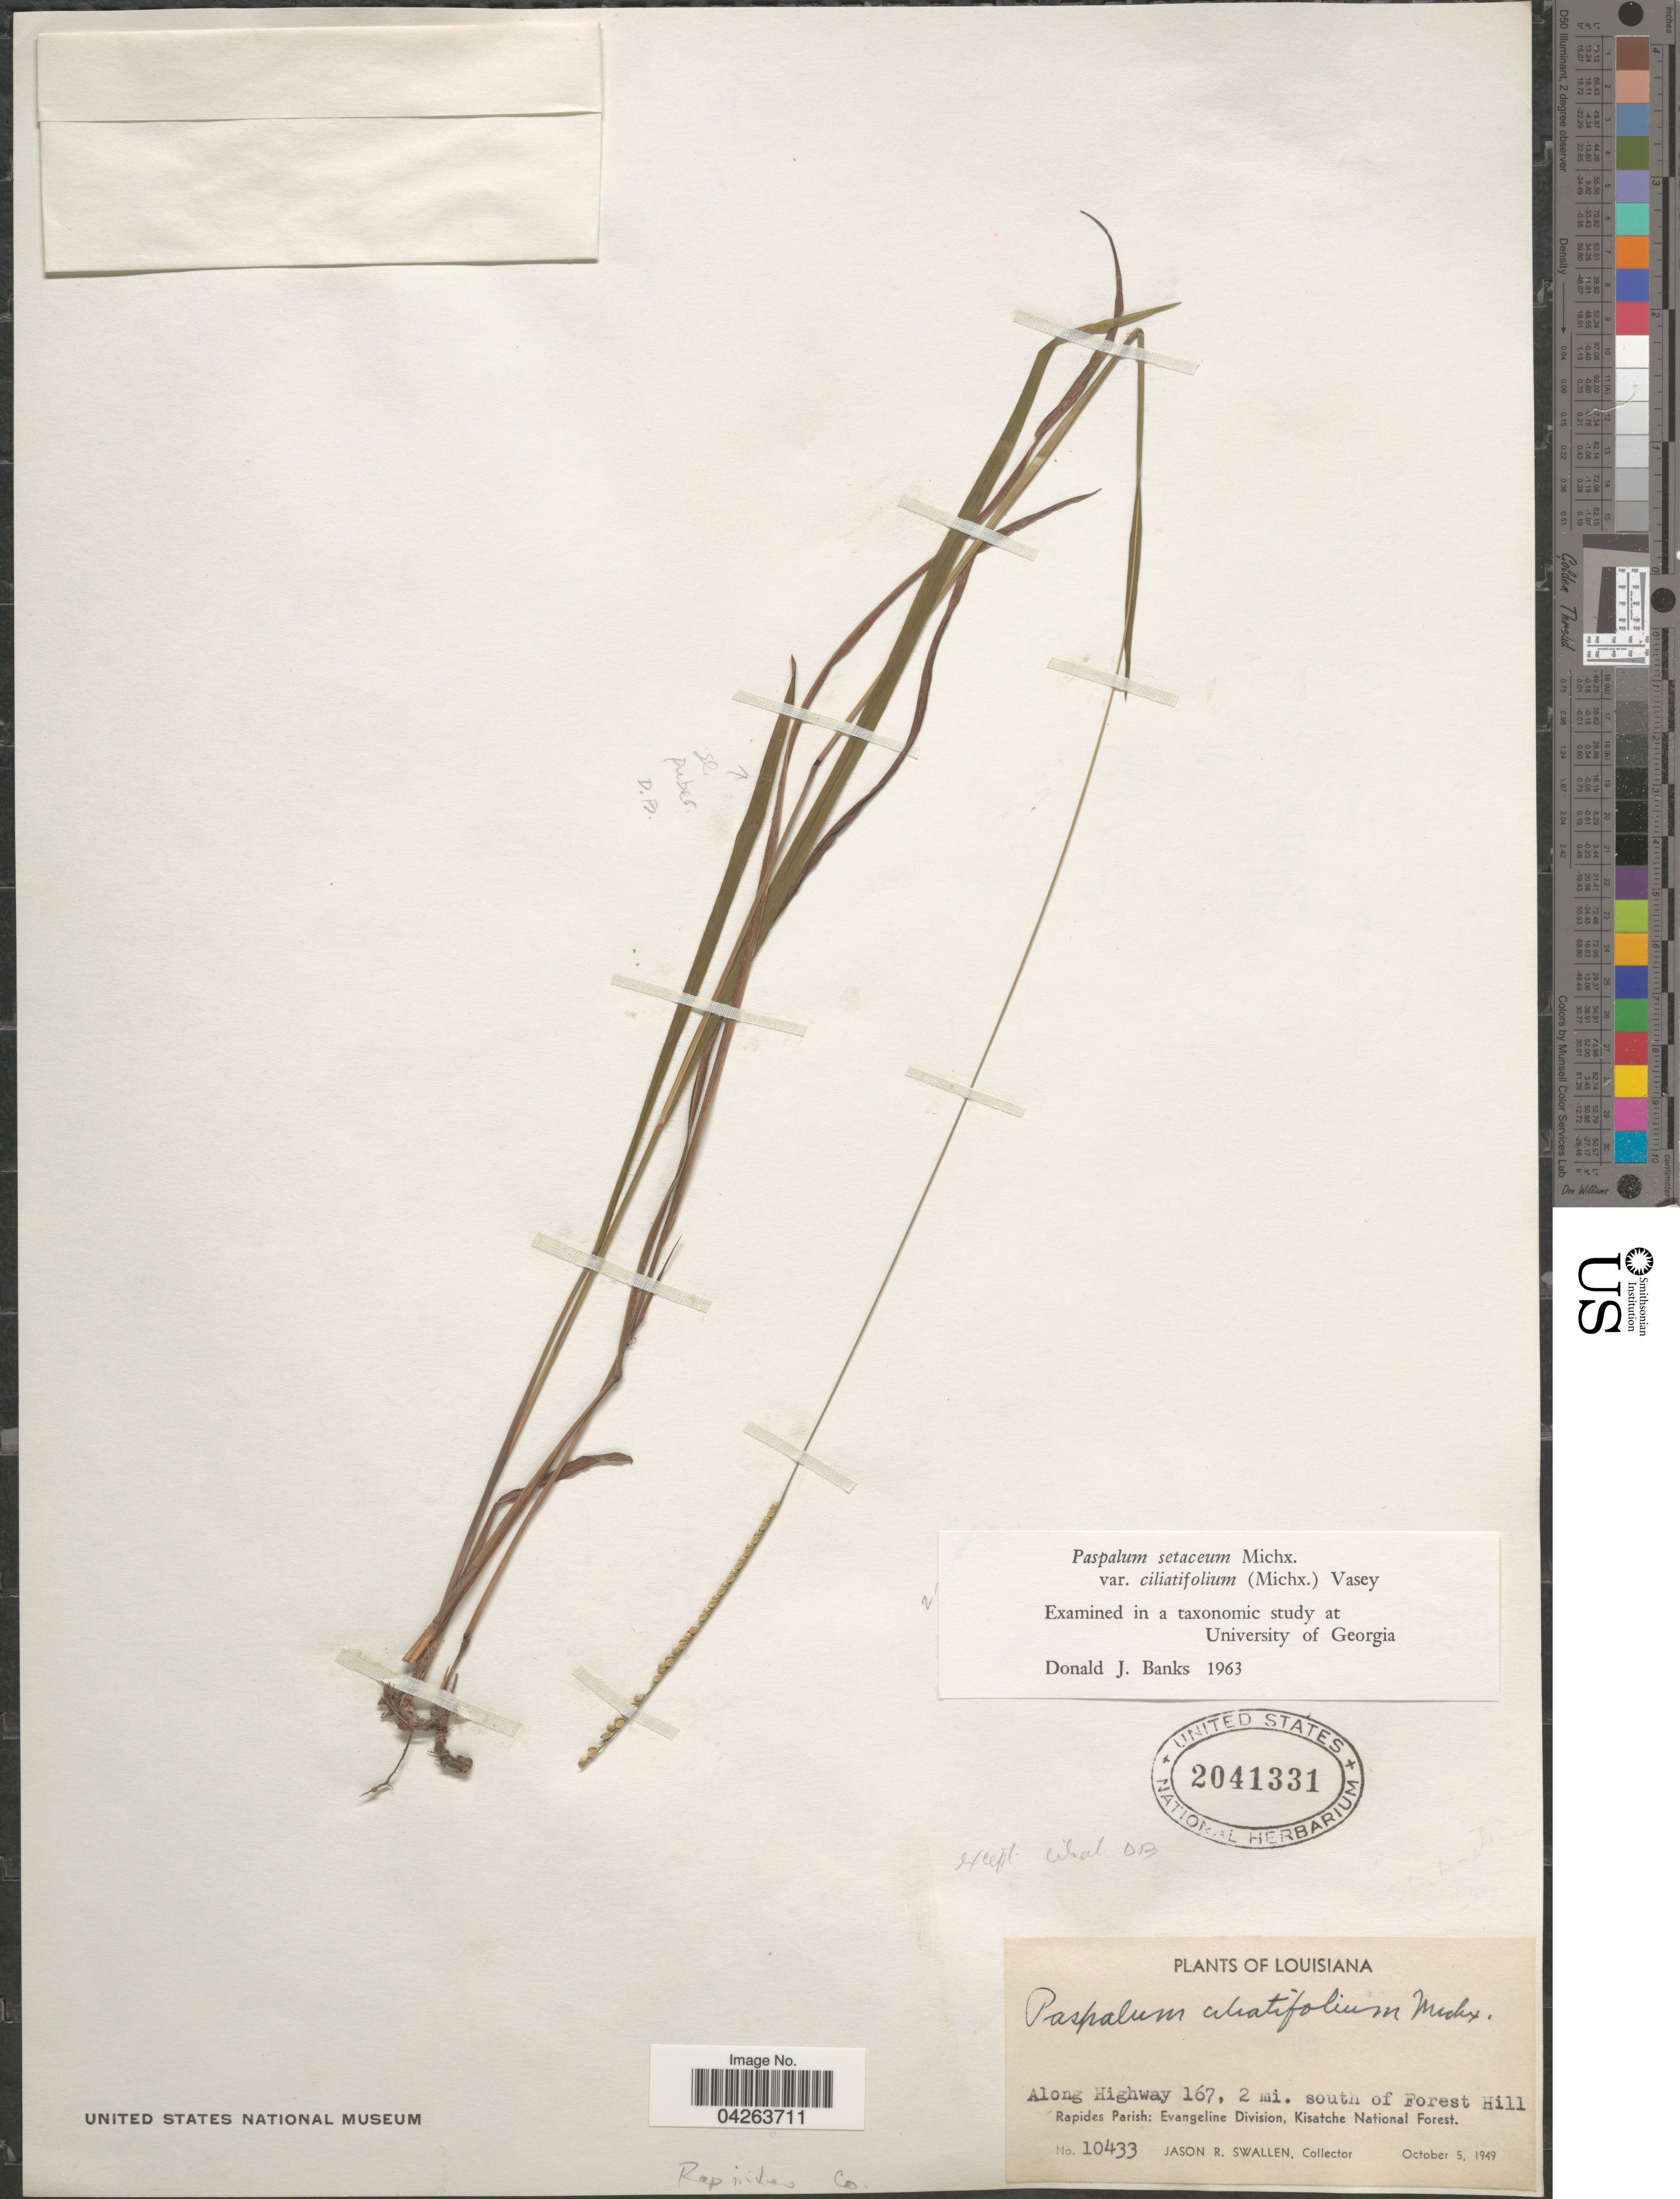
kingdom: Plantae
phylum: Tracheophyta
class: Liliopsida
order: Poales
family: Poaceae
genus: Paspalum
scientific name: Paspalum setaceum var. ciliatifolium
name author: (Michx.) Vasey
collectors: J. R. Swallen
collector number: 10433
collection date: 1949-10-05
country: United States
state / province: Louisiana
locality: Along Highway 167, 2 mi. south of Forest Hill. Rapides Parish: Evangeline Division, Kisatche National Forest. Rapides Co.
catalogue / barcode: US 2041331